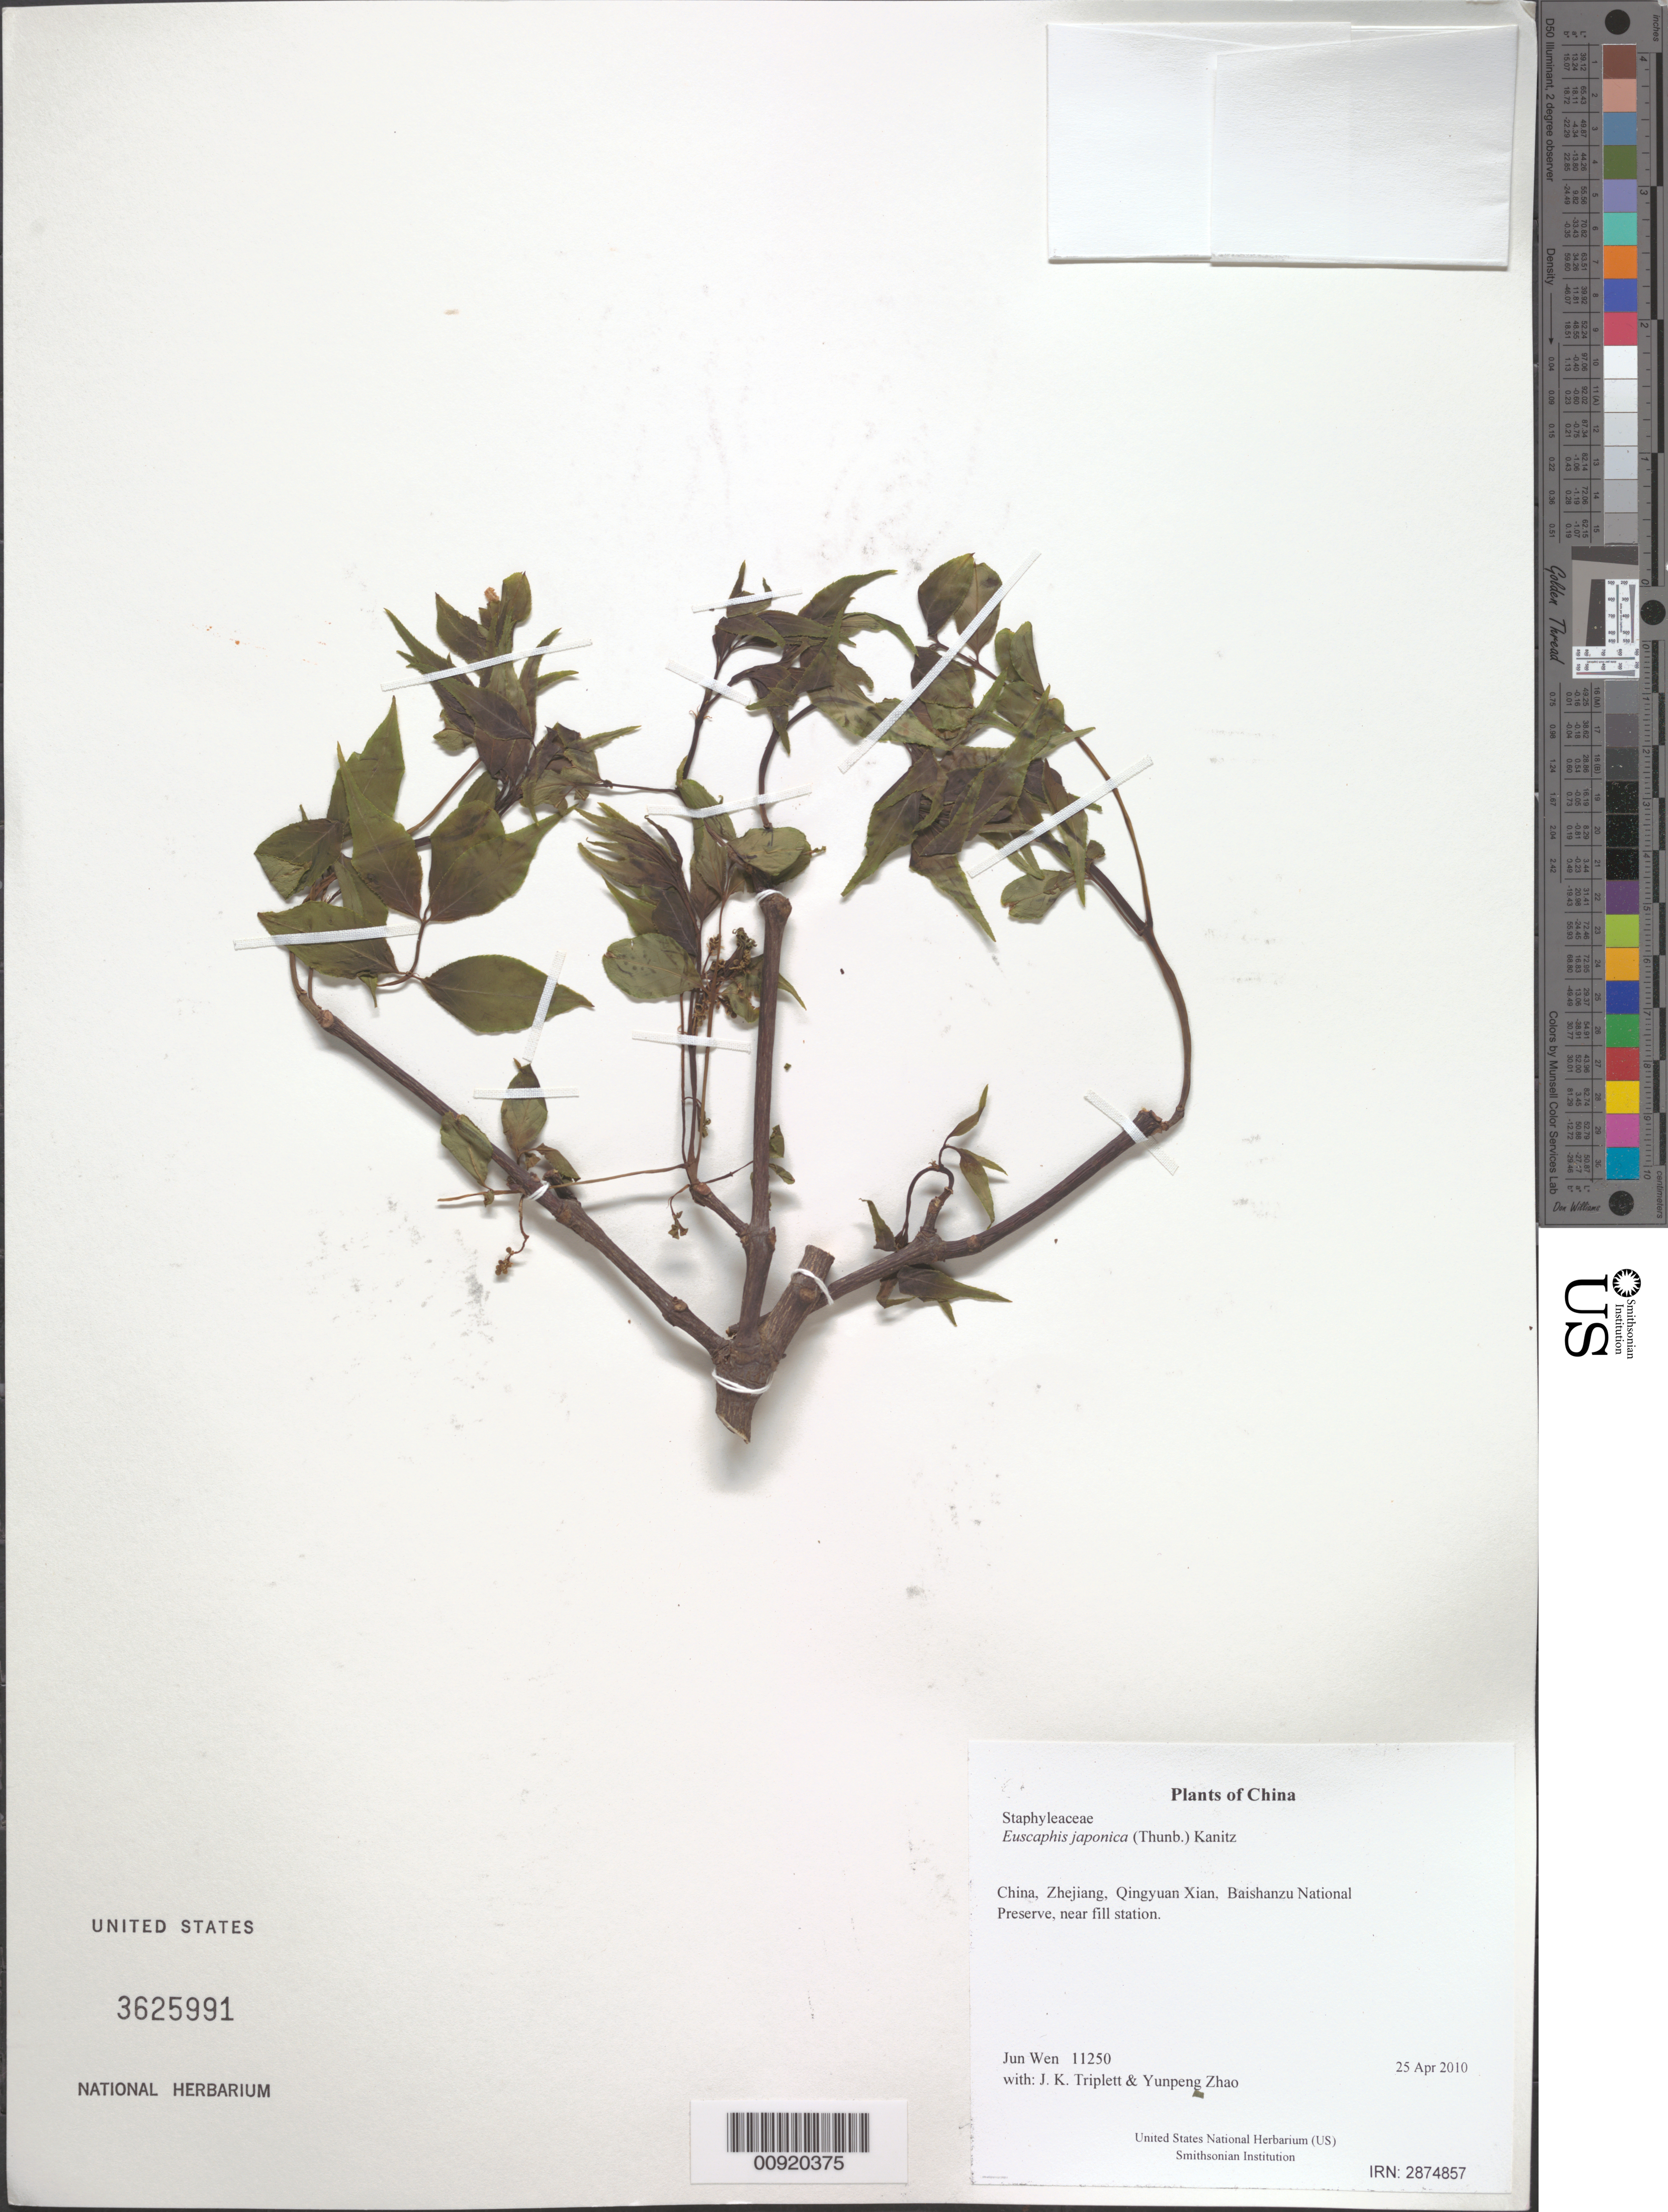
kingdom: Plantae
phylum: Tracheophyta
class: Magnoliopsida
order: Crossosomatales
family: Staphyleaceae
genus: Euscaphis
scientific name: Euscaphis japonica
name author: (Thunb.) Kanitz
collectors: J. Wen, J. K. Triplett & Yunpeng Zhao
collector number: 11250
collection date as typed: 25 Apr 2010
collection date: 2010-04-25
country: China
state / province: Zhejiang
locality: Qingyuan Xian, Baishanzu National Preserve, near fill station.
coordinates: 27 44.164 N, 119 11.242 E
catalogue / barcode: US 3625991